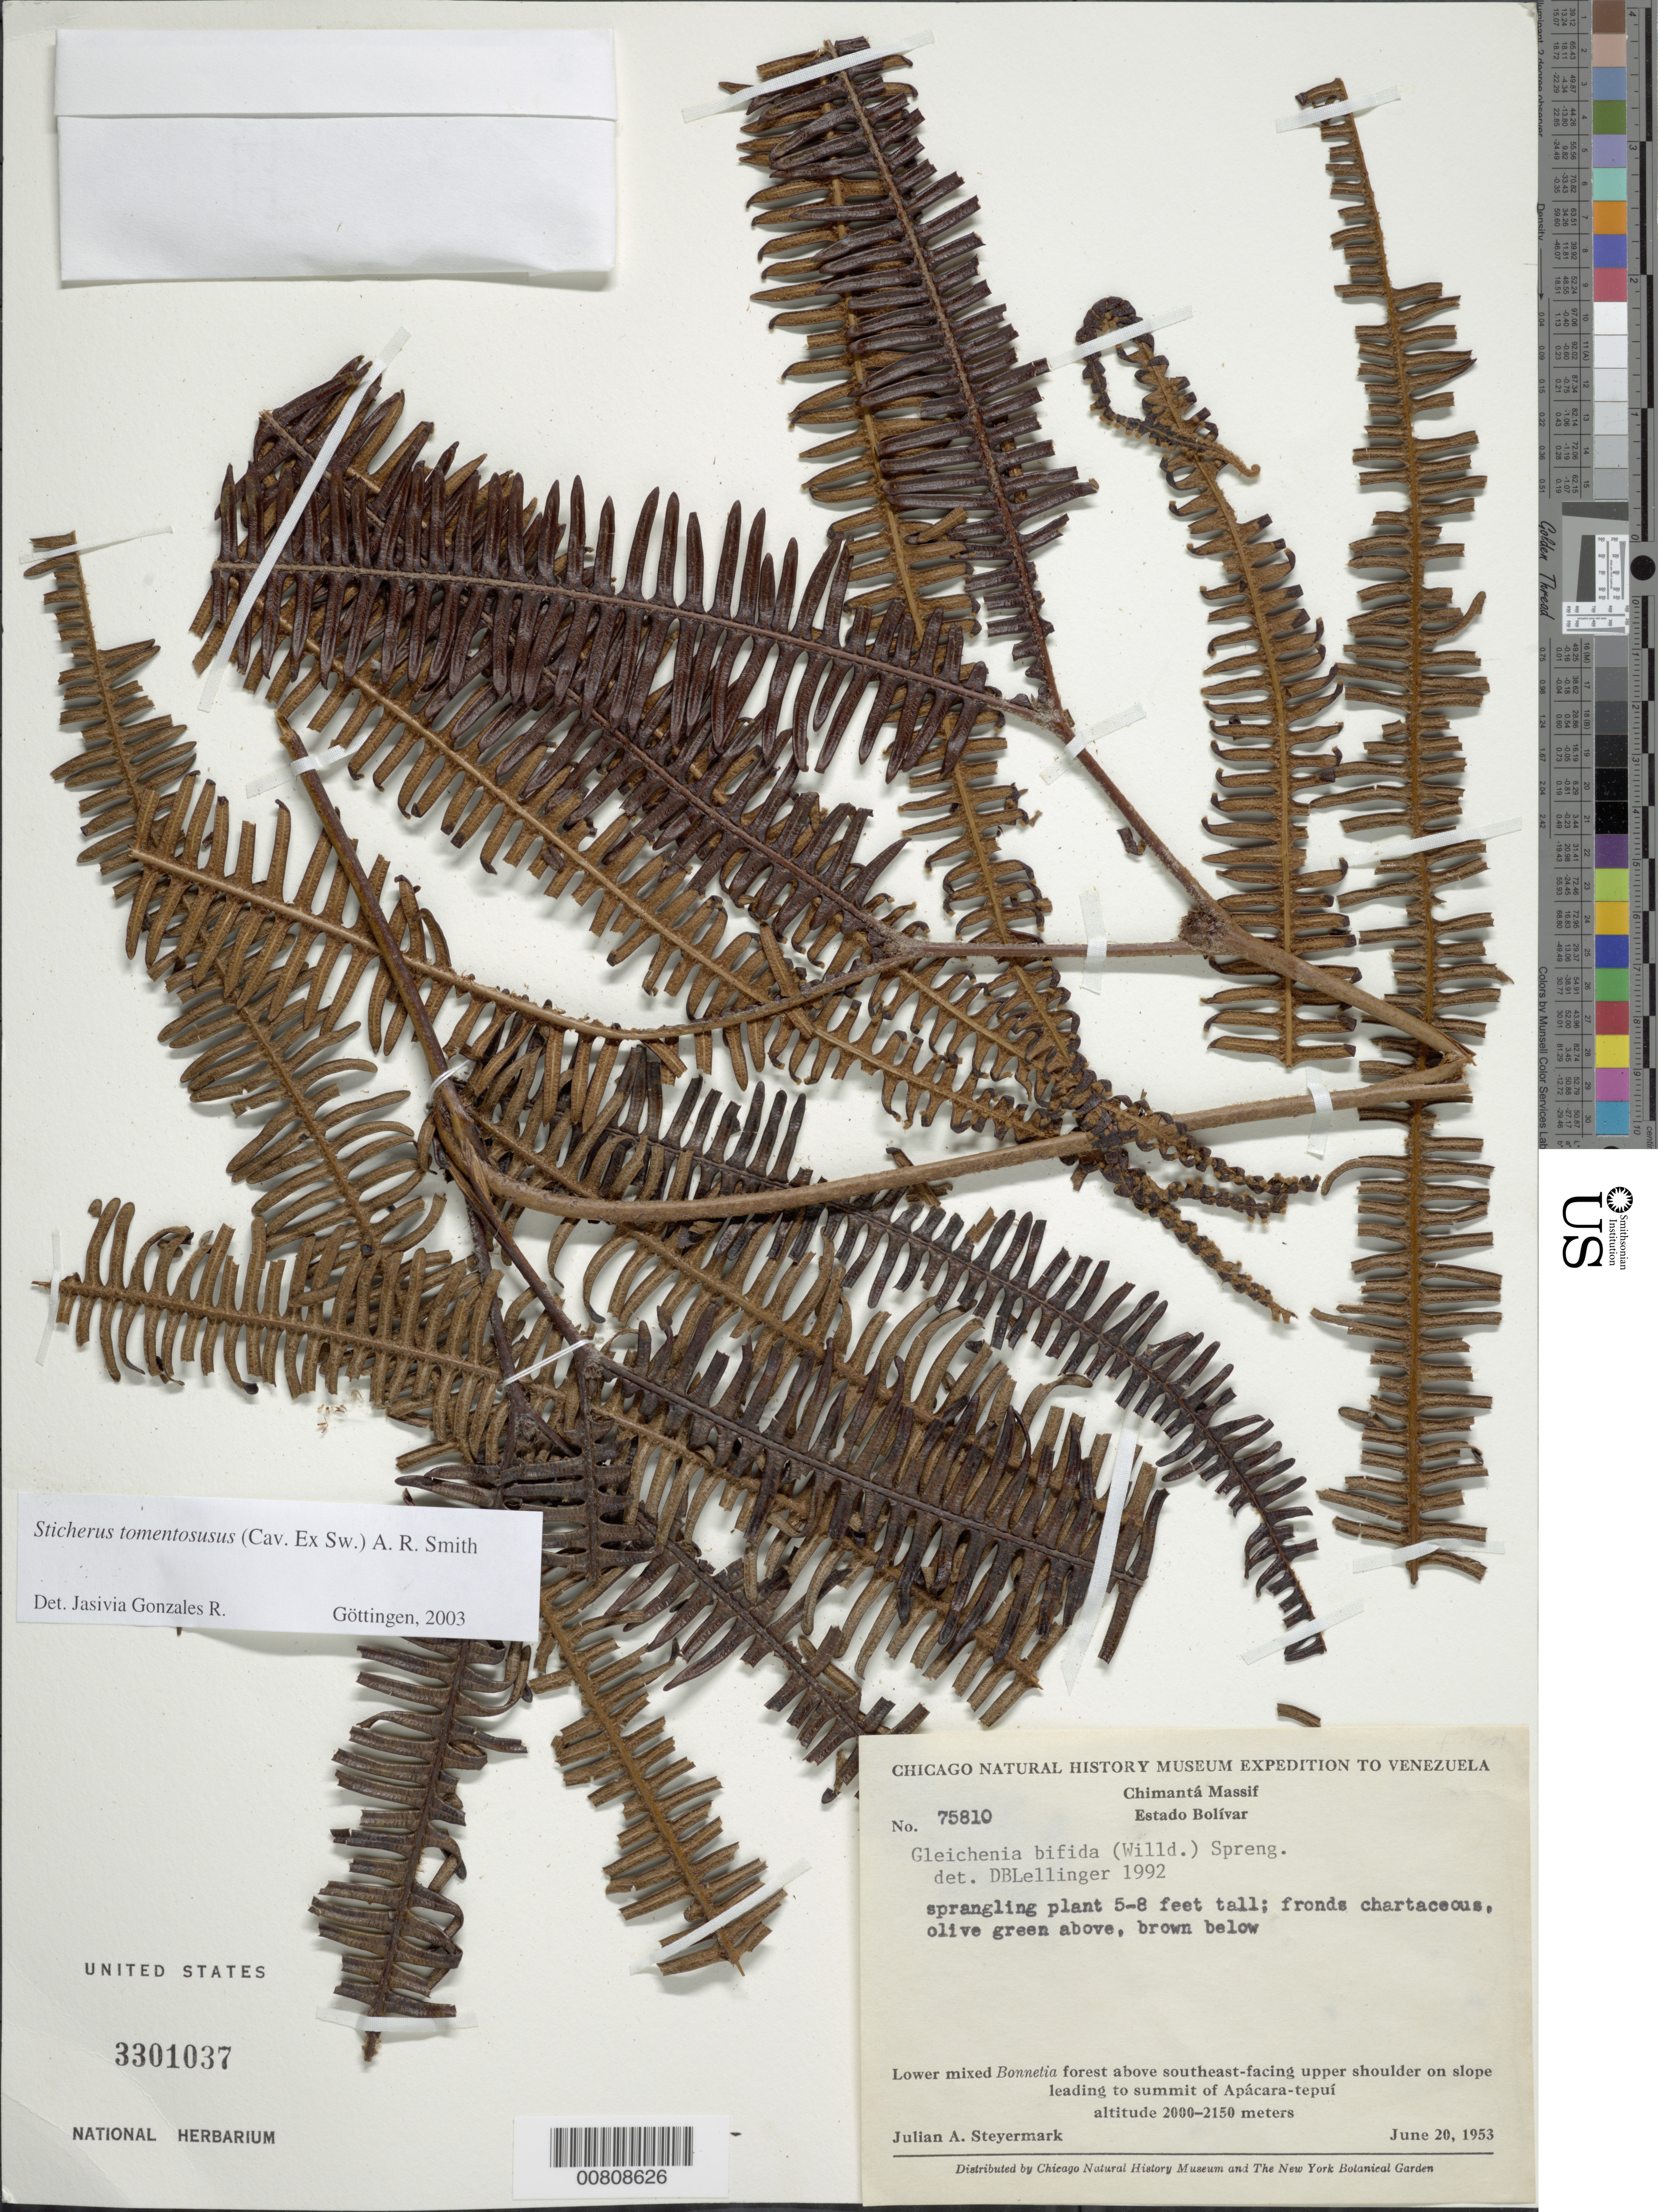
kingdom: Plantae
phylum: Tracheophyta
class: Polypodiopsida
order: Gleicheniales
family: Gleicheniaceae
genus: Sticherus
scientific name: Sticherus tomentosus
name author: (Cav. ex Sw.) A.R. Sm.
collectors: J. Steyermark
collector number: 75810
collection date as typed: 20-Jun-53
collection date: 1953-06-20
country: Venezuela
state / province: Bolívar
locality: Chimantá Massif, Apácara-tepuí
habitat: Lower mixed Bonnetia forest above SE-facing upper shoulder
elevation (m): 2000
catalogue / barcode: US 3301037